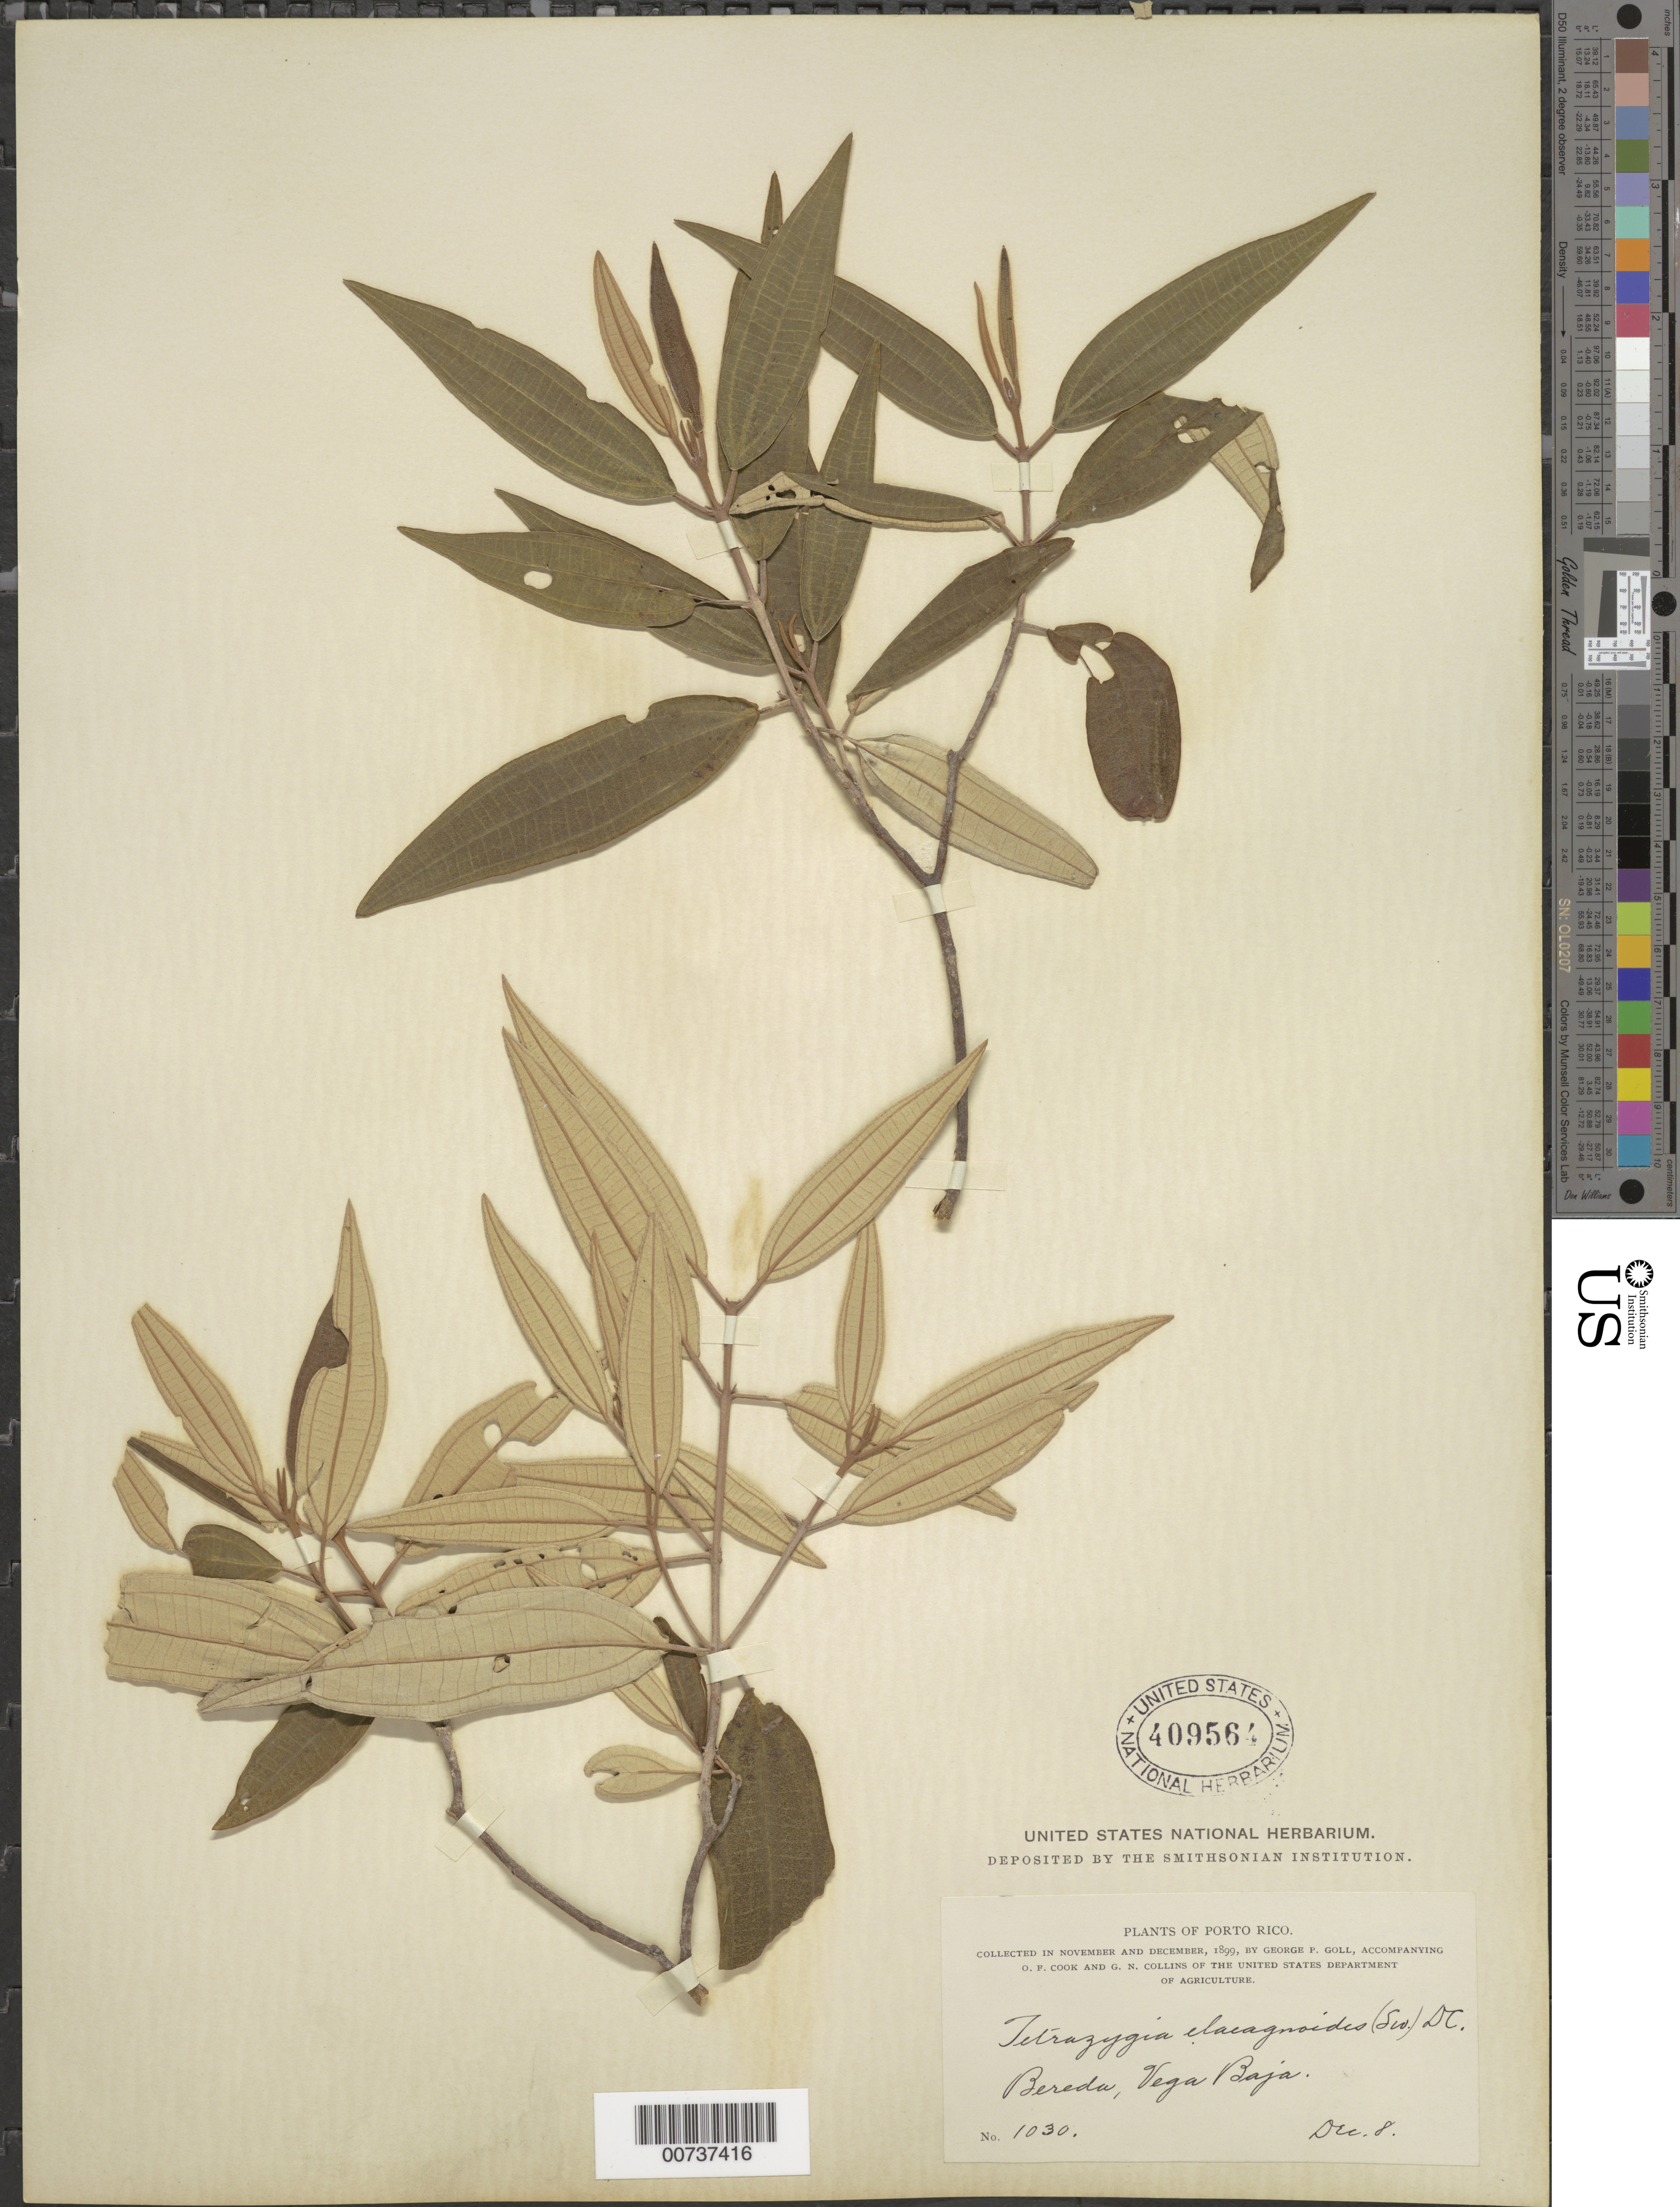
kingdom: Plantae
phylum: Tracheophyta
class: Magnoliopsida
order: Myrtales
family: Melastomataceae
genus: Miconia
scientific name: Miconia elaeagnoides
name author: (Sw.) Griseb.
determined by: Judd, Walter S.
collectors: G. Goll, O. F. Cook & G. N. Collins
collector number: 1030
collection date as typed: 08 Dec 1899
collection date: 1899-12-08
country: Puerto Rico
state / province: Vega Baja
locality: Bereda, Vega Baja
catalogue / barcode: US 409564